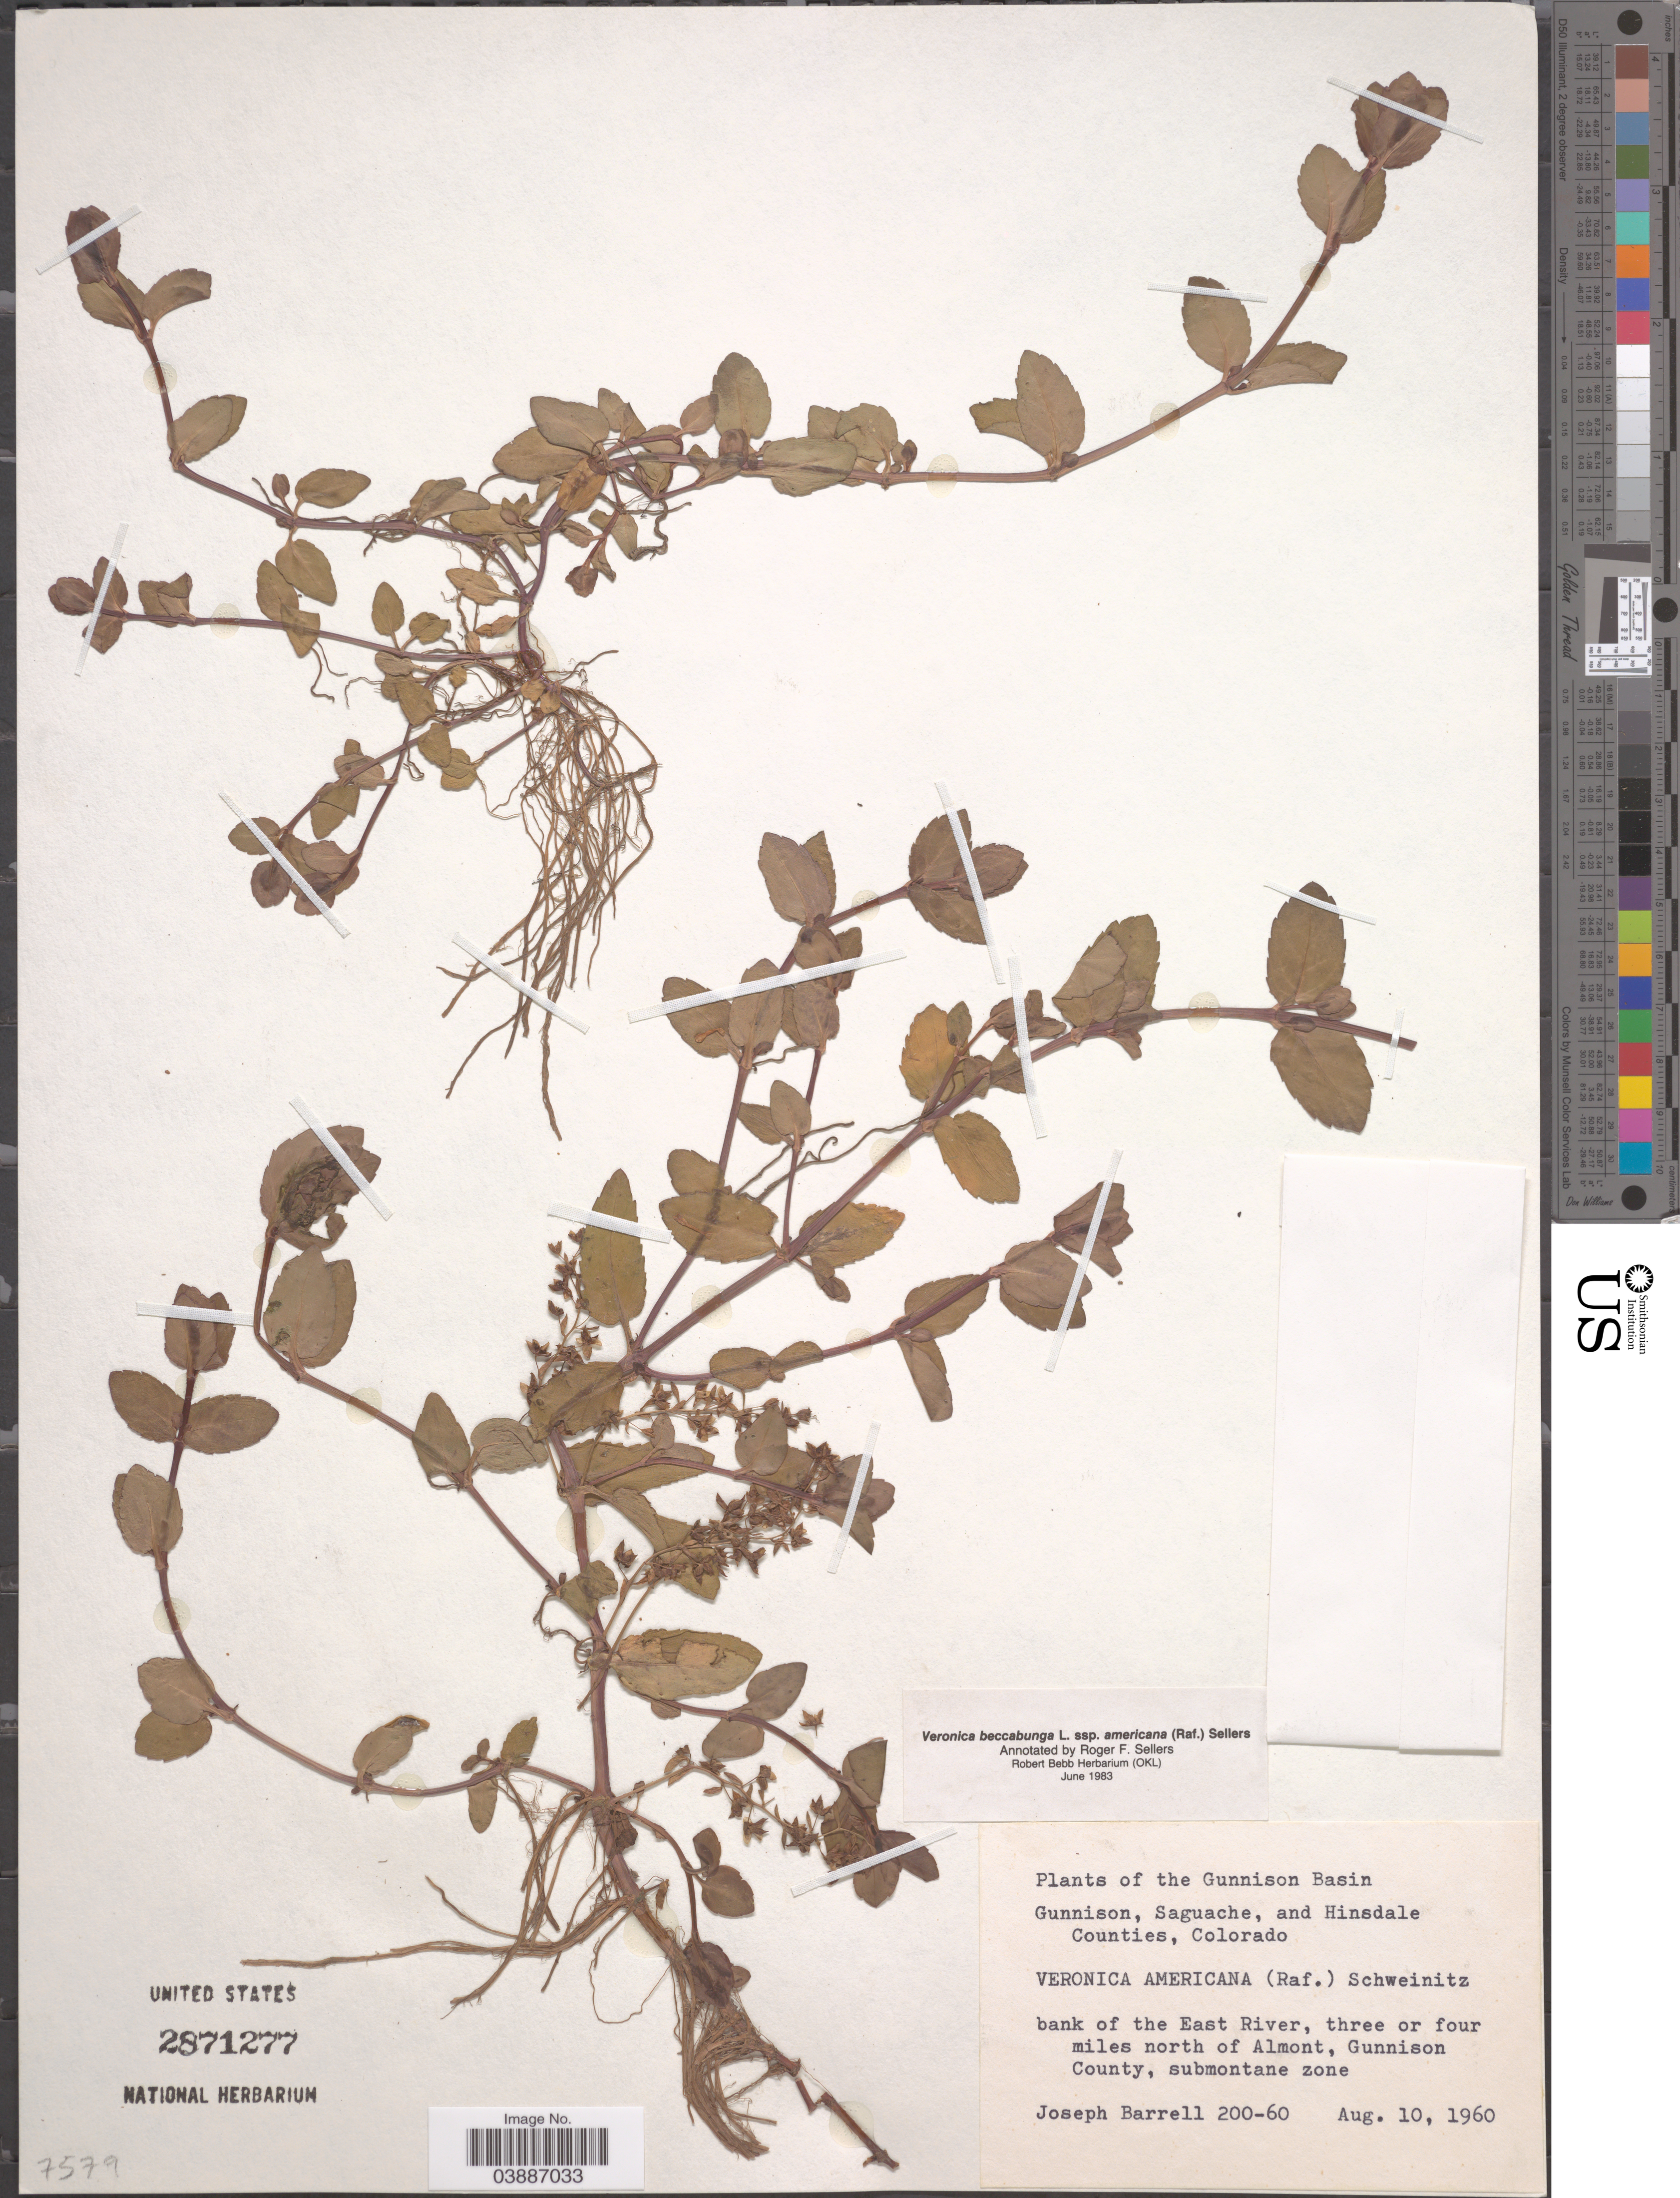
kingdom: Plantae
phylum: Tracheophyta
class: Magnoliopsida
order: Lamiales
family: Plantaginaceae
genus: Veronica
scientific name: Veronica beccabunga subsp. americana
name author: Raf.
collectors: J. Barrell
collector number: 200-60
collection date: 1960-08-10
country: United States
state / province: Colorado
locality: The Gunnison Basin. Bank of the East River, three or four miles north of Almont, Gunnison County, submontane zone.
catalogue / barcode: US 2871277